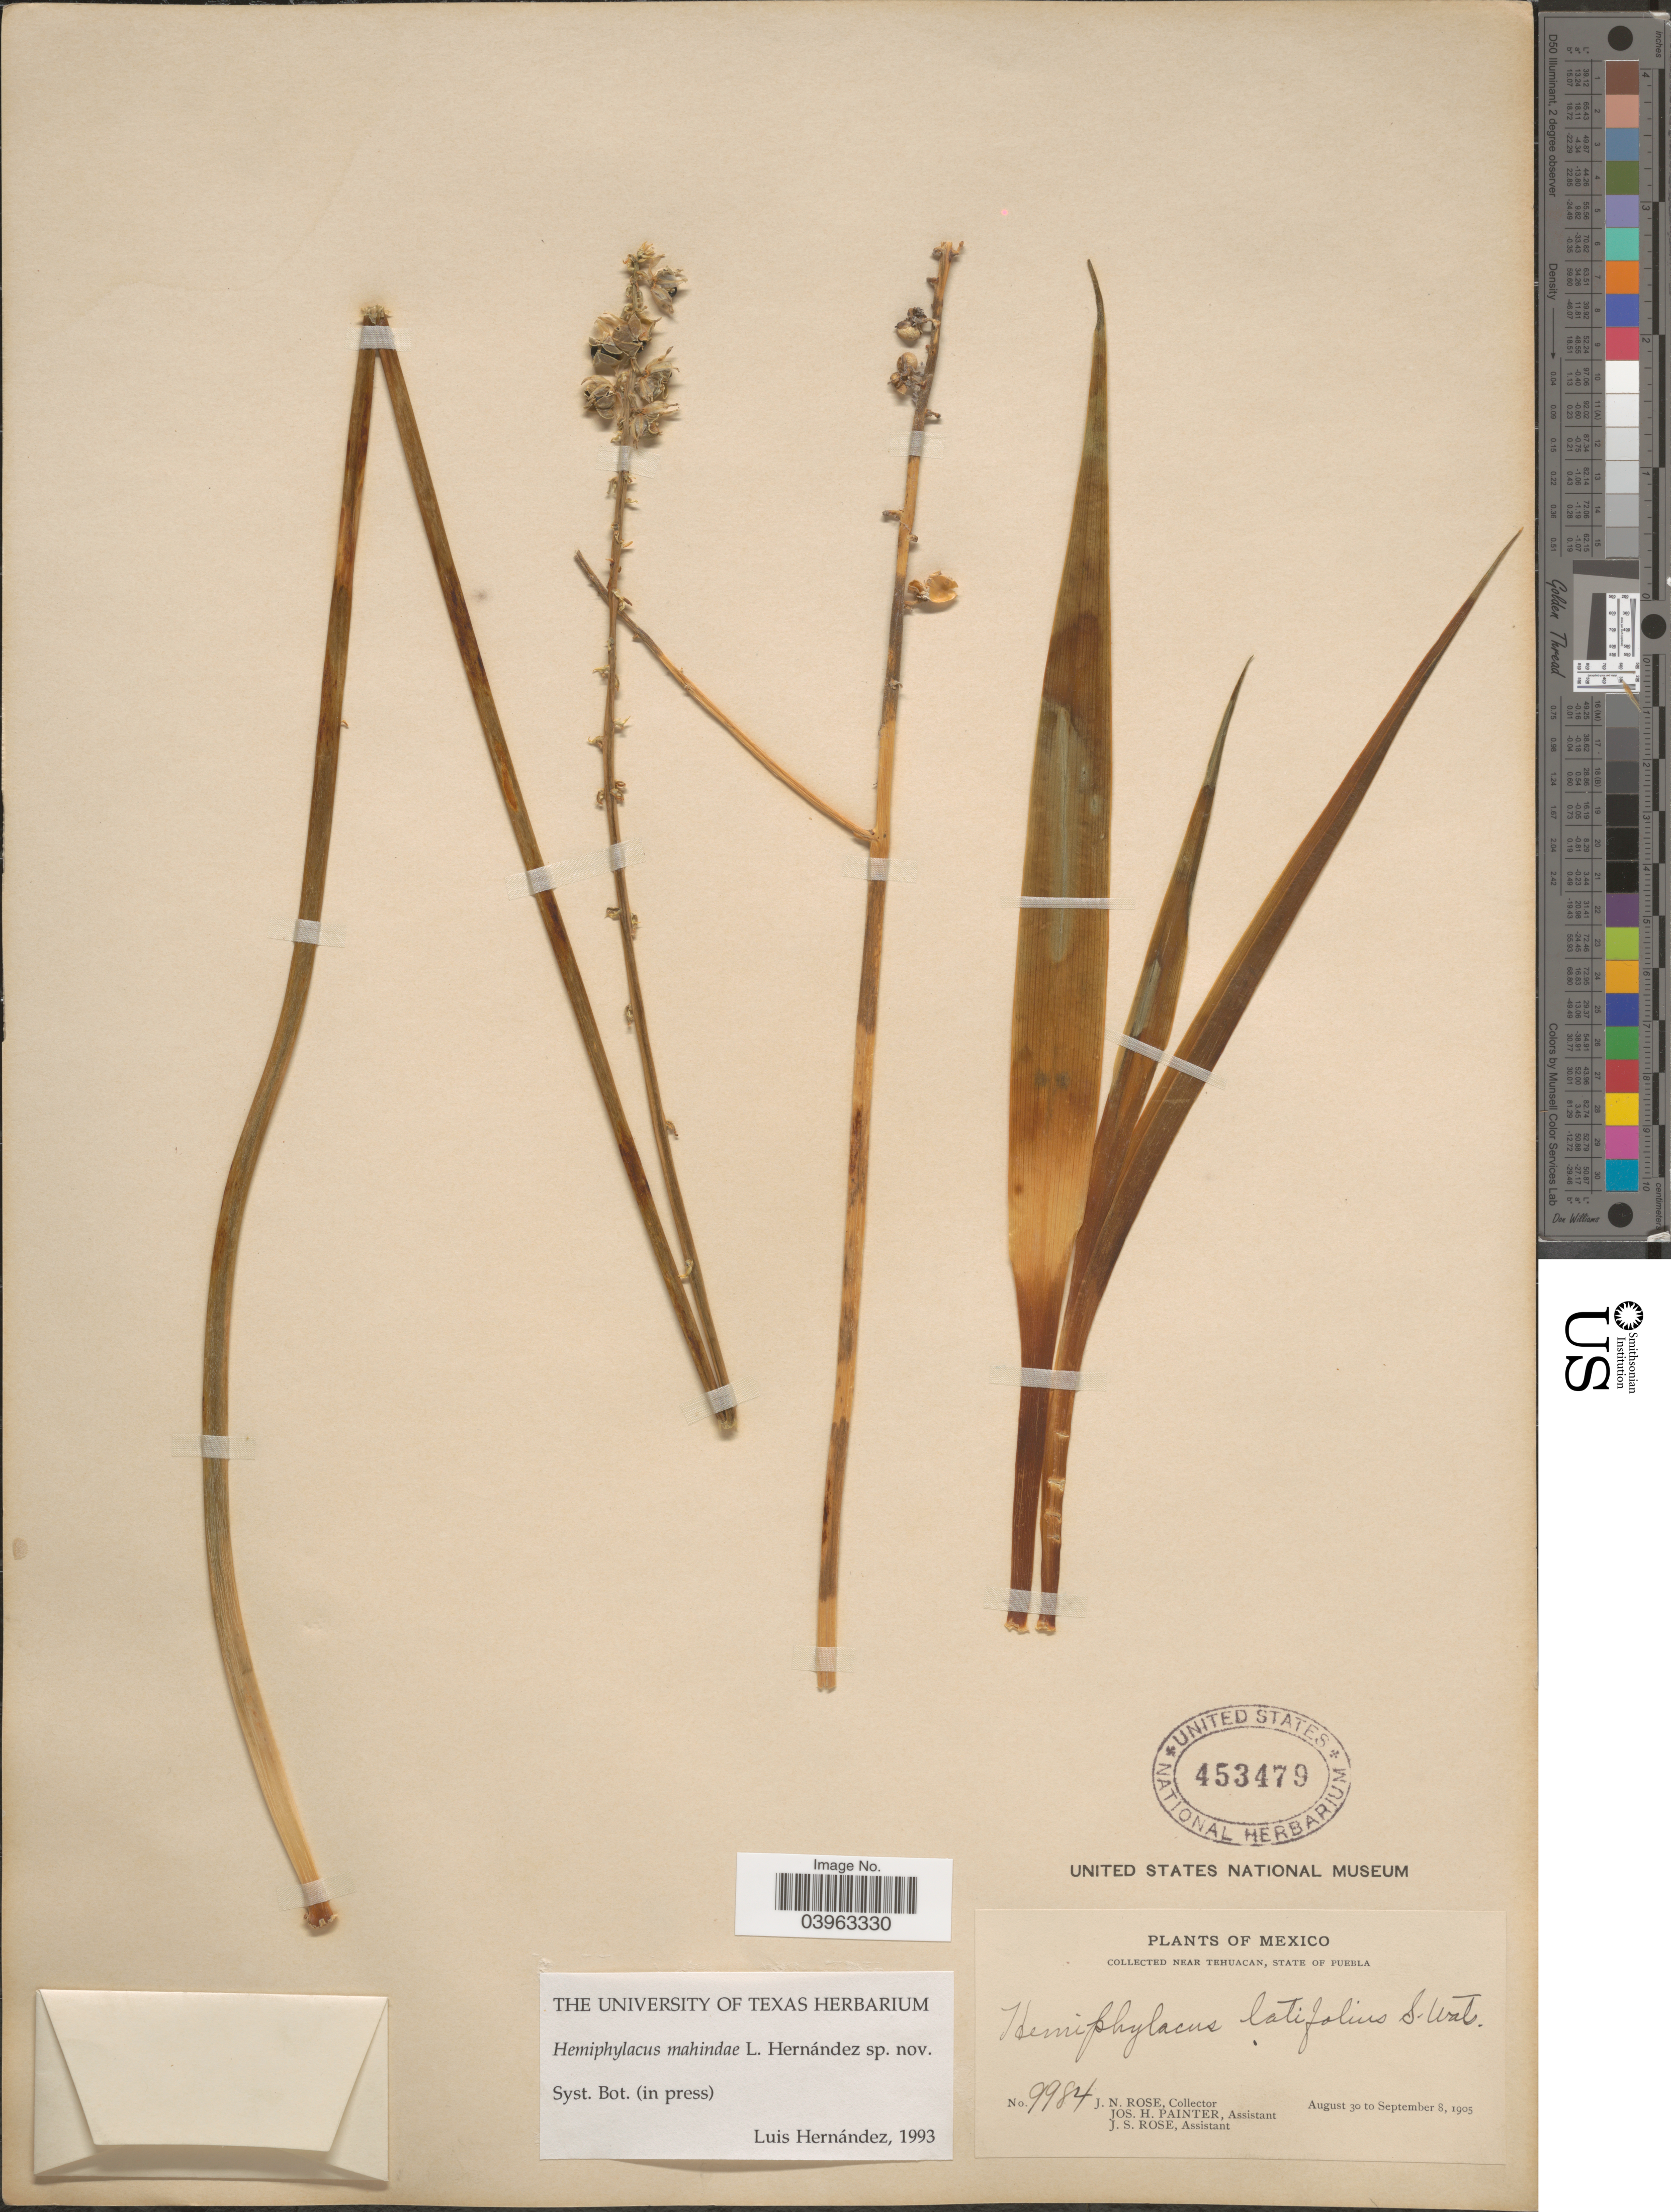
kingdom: Plantae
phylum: Tracheophyta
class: Liliopsida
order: Asparagales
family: Asparagaceae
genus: Hemiphylacus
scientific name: Hemiphylacus mahindae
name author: L. Hern.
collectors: J. N. Rose, J. H. Painter & J. S. Rose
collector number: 9984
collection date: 1905-08-30/1905-09-08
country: Mexico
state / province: Puebla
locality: Near Tehuacan.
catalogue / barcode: US 453479